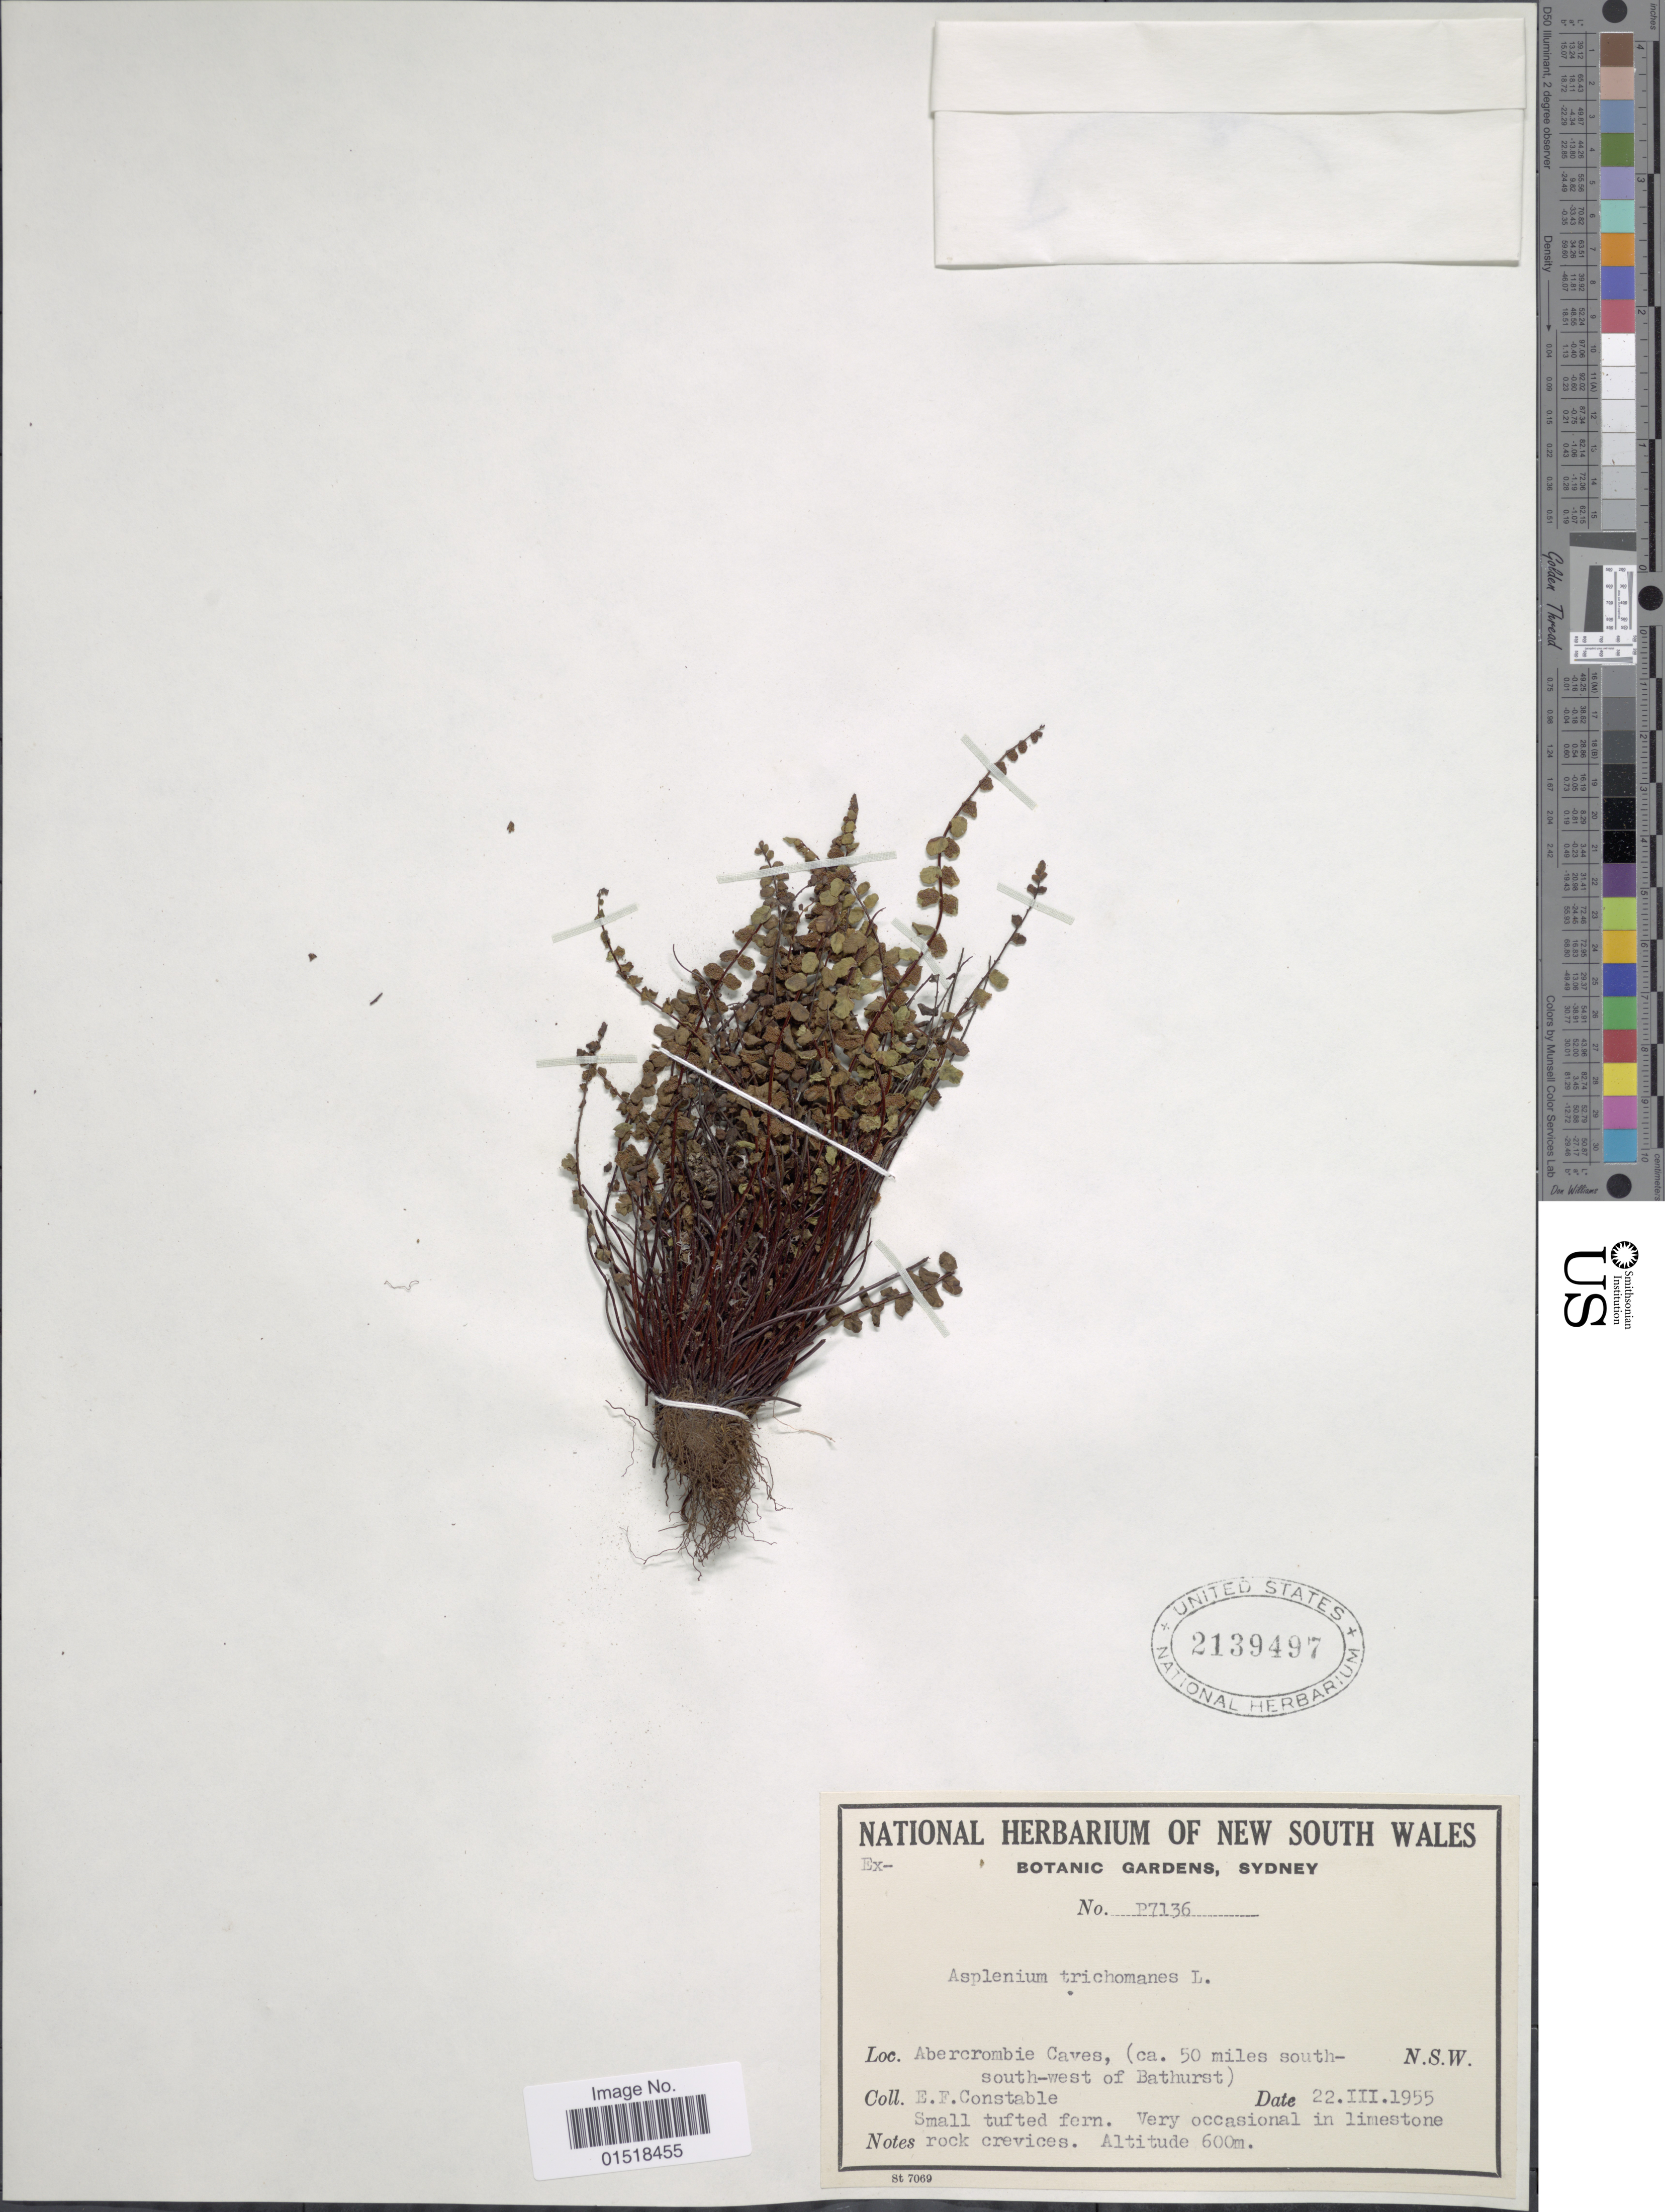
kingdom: Plantae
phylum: Tracheophyta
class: Polypodiopsida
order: Polypodiales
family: Aspleniaceae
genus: Asplenium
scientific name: Asplenium trichomanes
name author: L.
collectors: E. F. Constable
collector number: P7136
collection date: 1955-03-22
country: Australia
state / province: New South Wales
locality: Abercrombie Caves, )ca. 50 miles south-south-west of Bathurst).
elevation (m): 600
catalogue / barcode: US 2139497